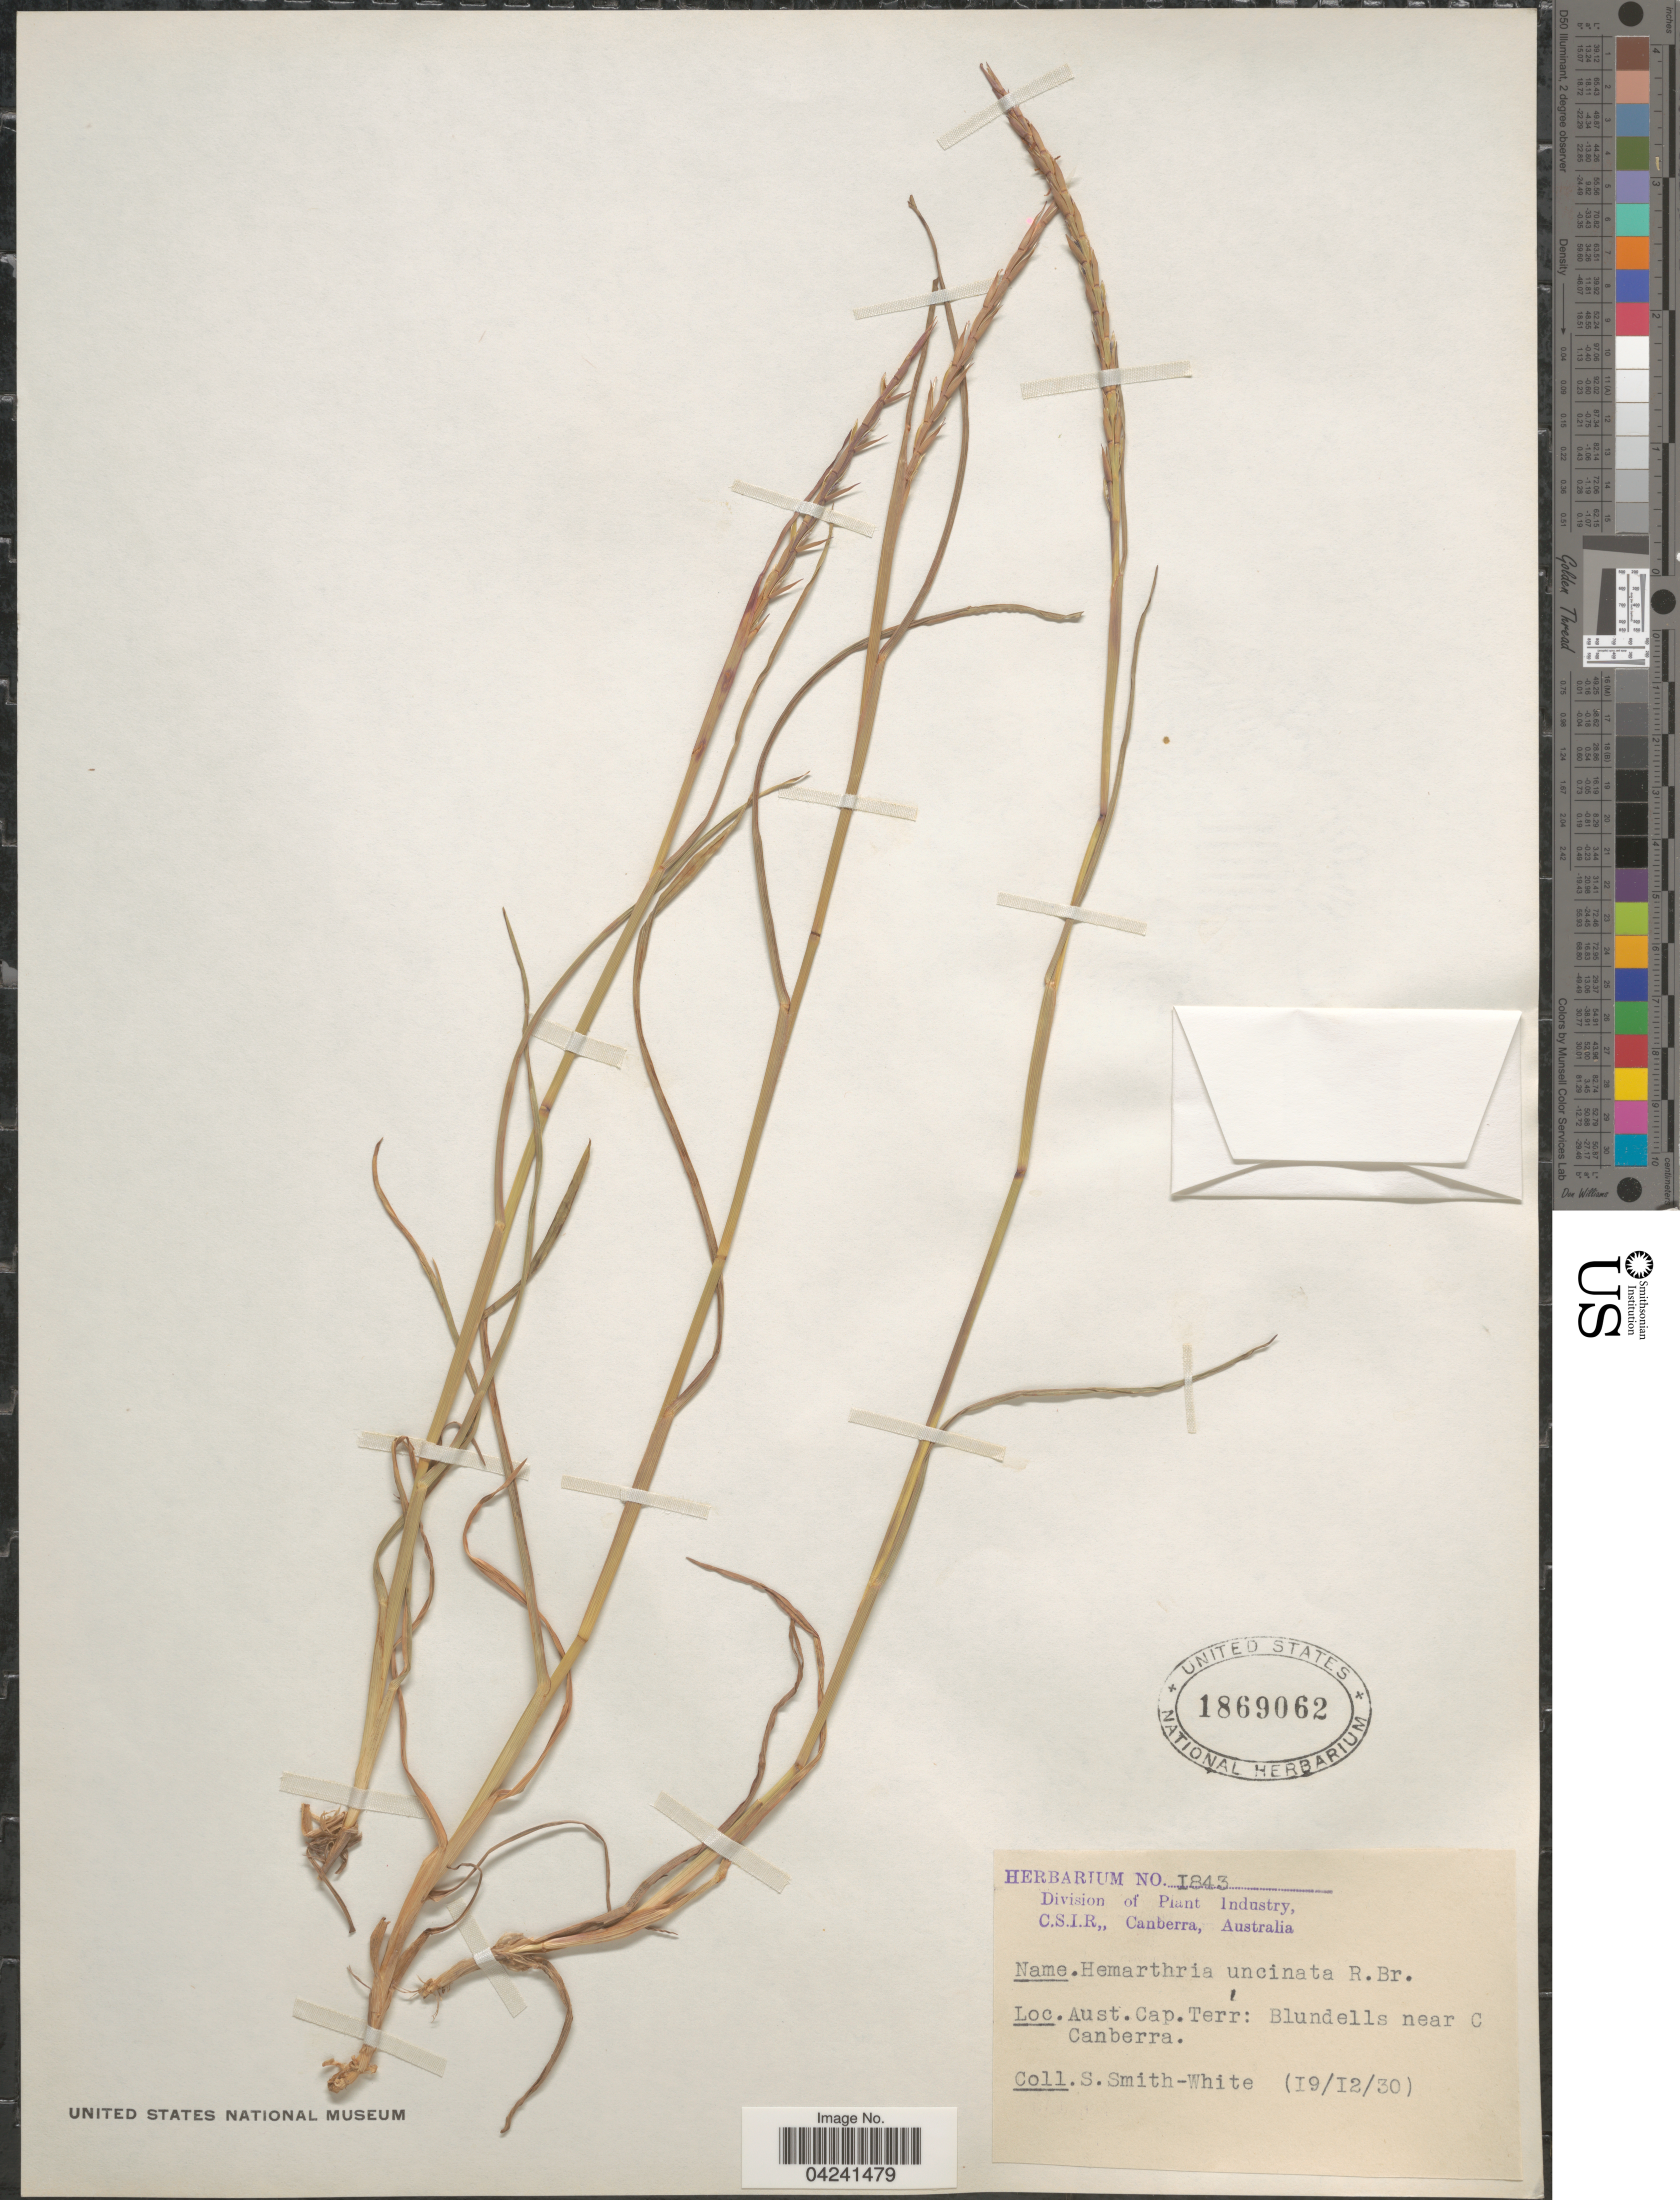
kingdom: Plantae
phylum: Tracheophyta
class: Liliopsida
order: Poales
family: Poaceae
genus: Hemarthria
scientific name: Hemarthria altissima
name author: (Poir.) Stapf & C. E. Hubb.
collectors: S. Smith-White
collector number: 1843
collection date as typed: Transcribed d/m/y: 19/12/30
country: Australia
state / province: Australian Capital Territory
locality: Cap. Terr.: Blundells near C Canberra.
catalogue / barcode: US 1869062